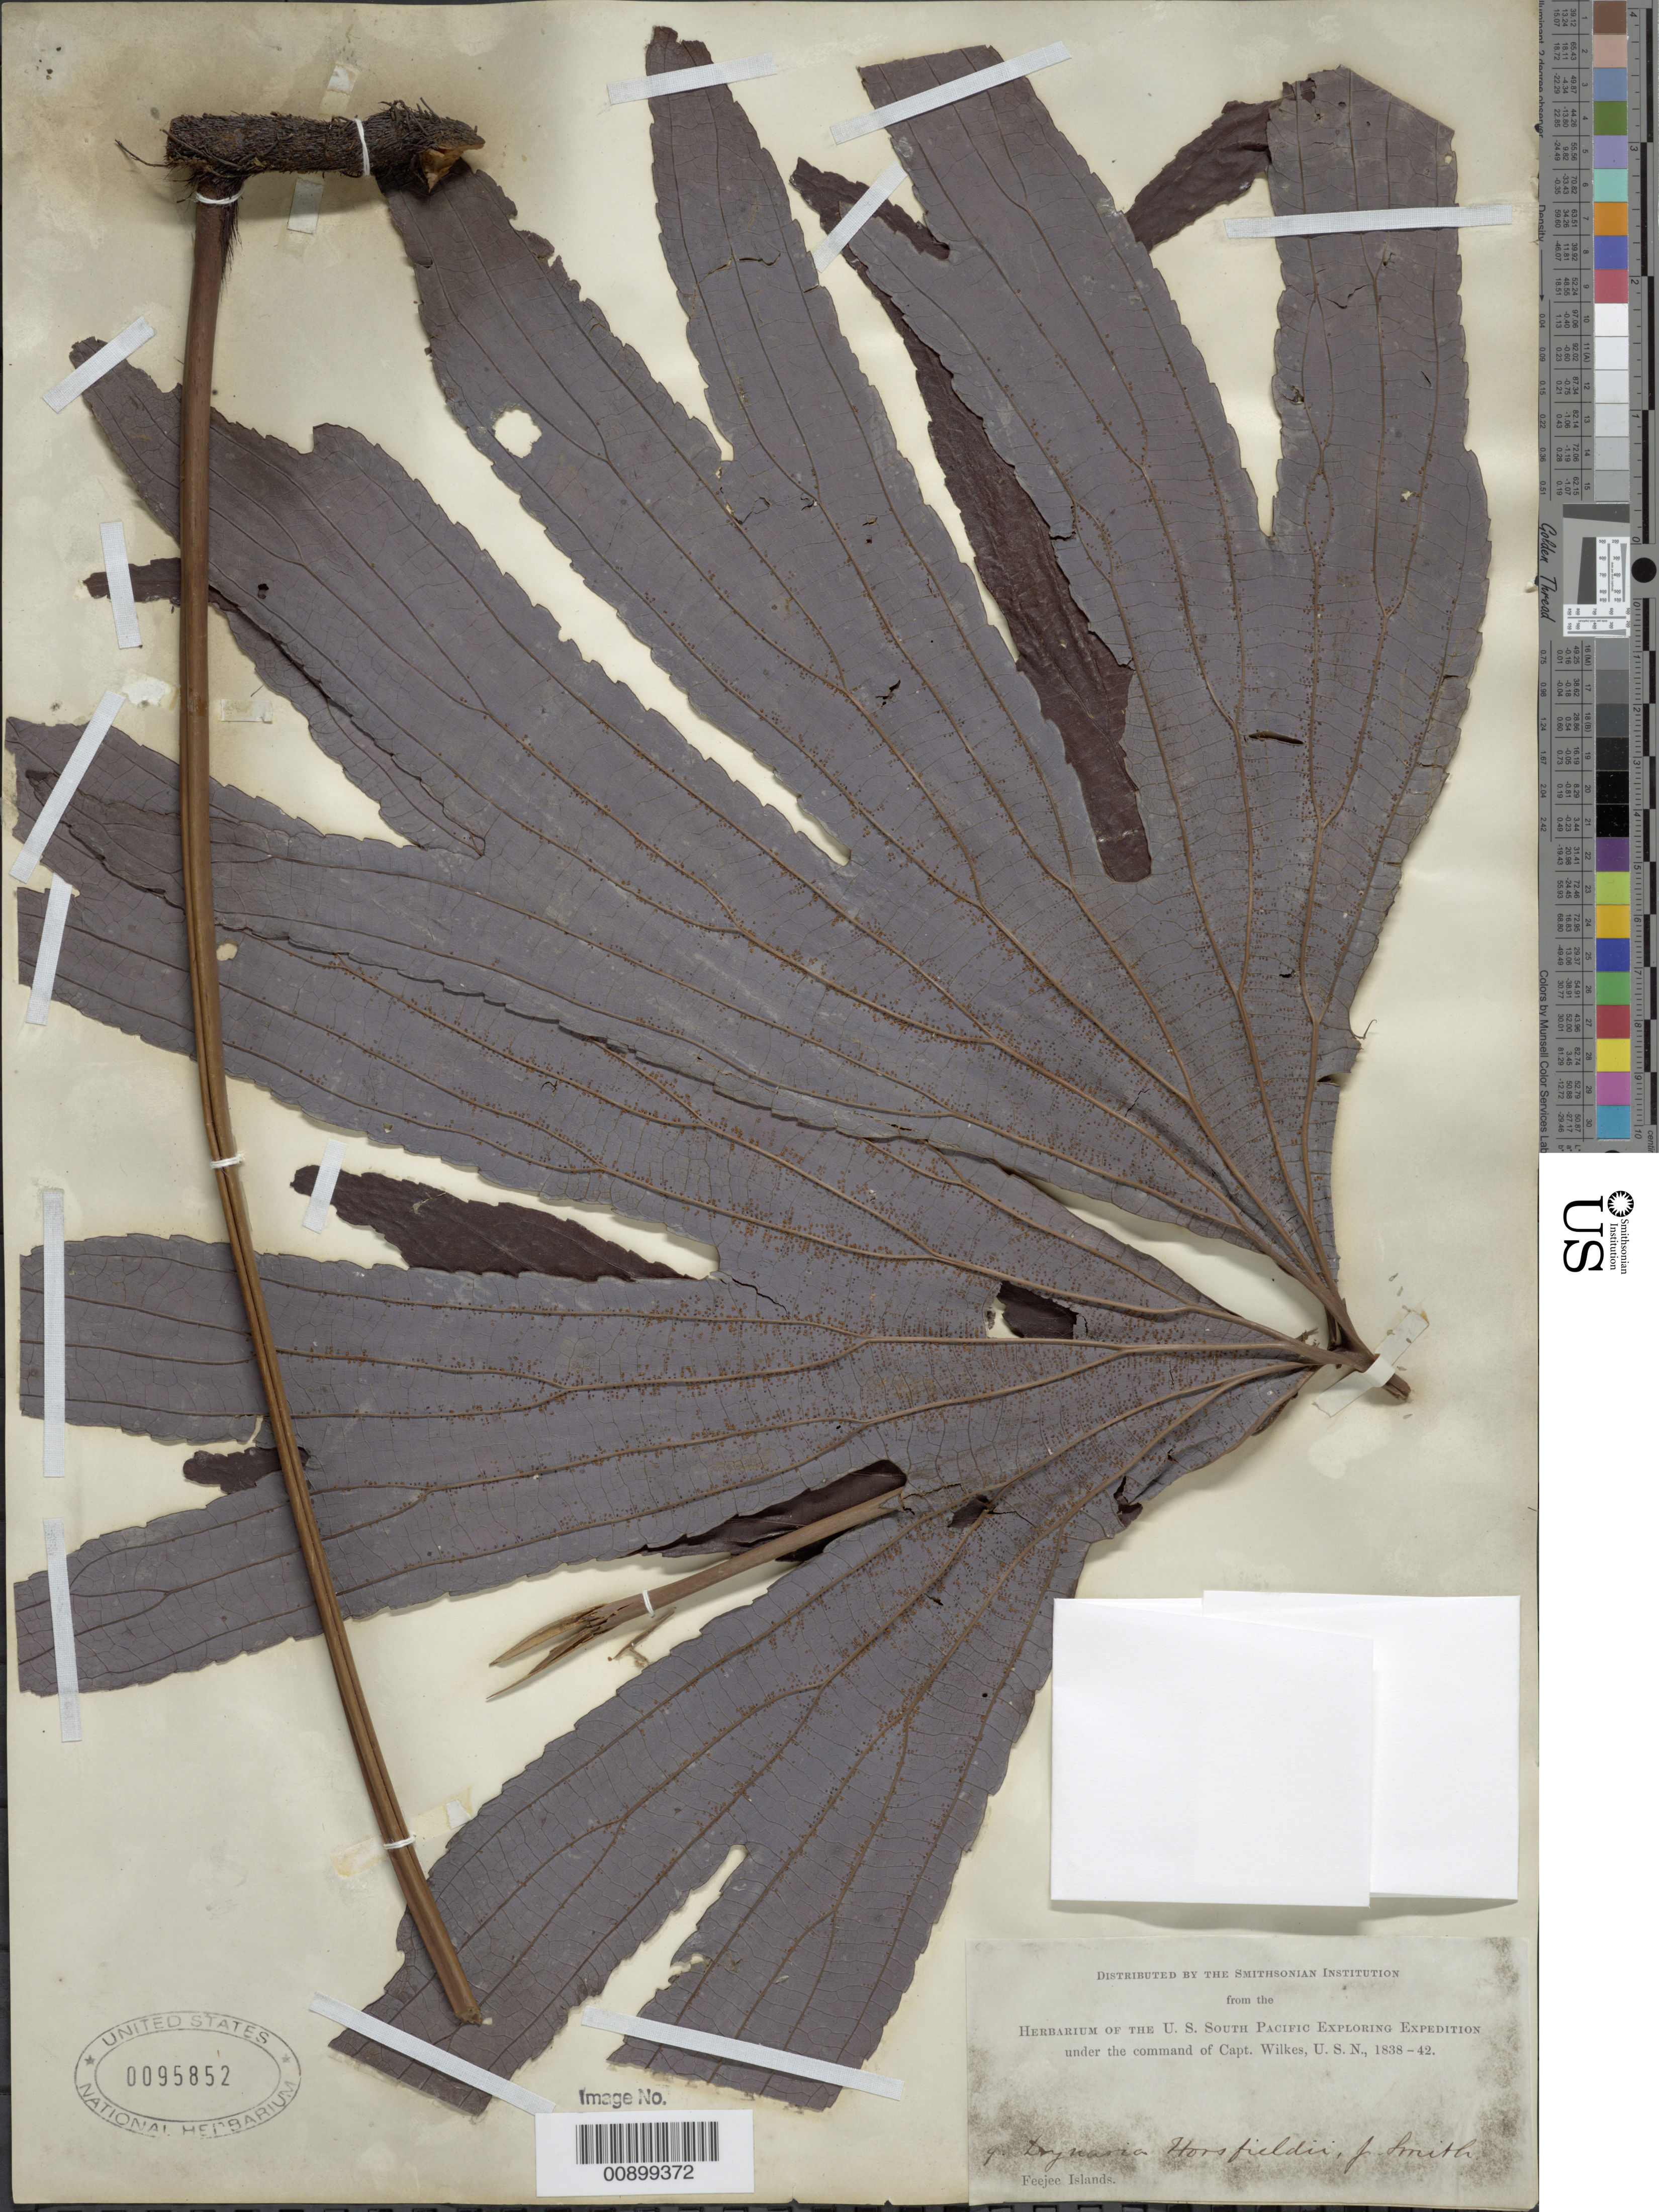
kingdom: Plantae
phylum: Tracheophyta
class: Polypodiopsida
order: Gleicheniales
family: Dipteridaceae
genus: Dipteris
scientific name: Dipteris conjugata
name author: Reinw.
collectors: Wilkes Explor. Exped.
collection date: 1838/1842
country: Fiji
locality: Feejee Islands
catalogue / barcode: US 95852